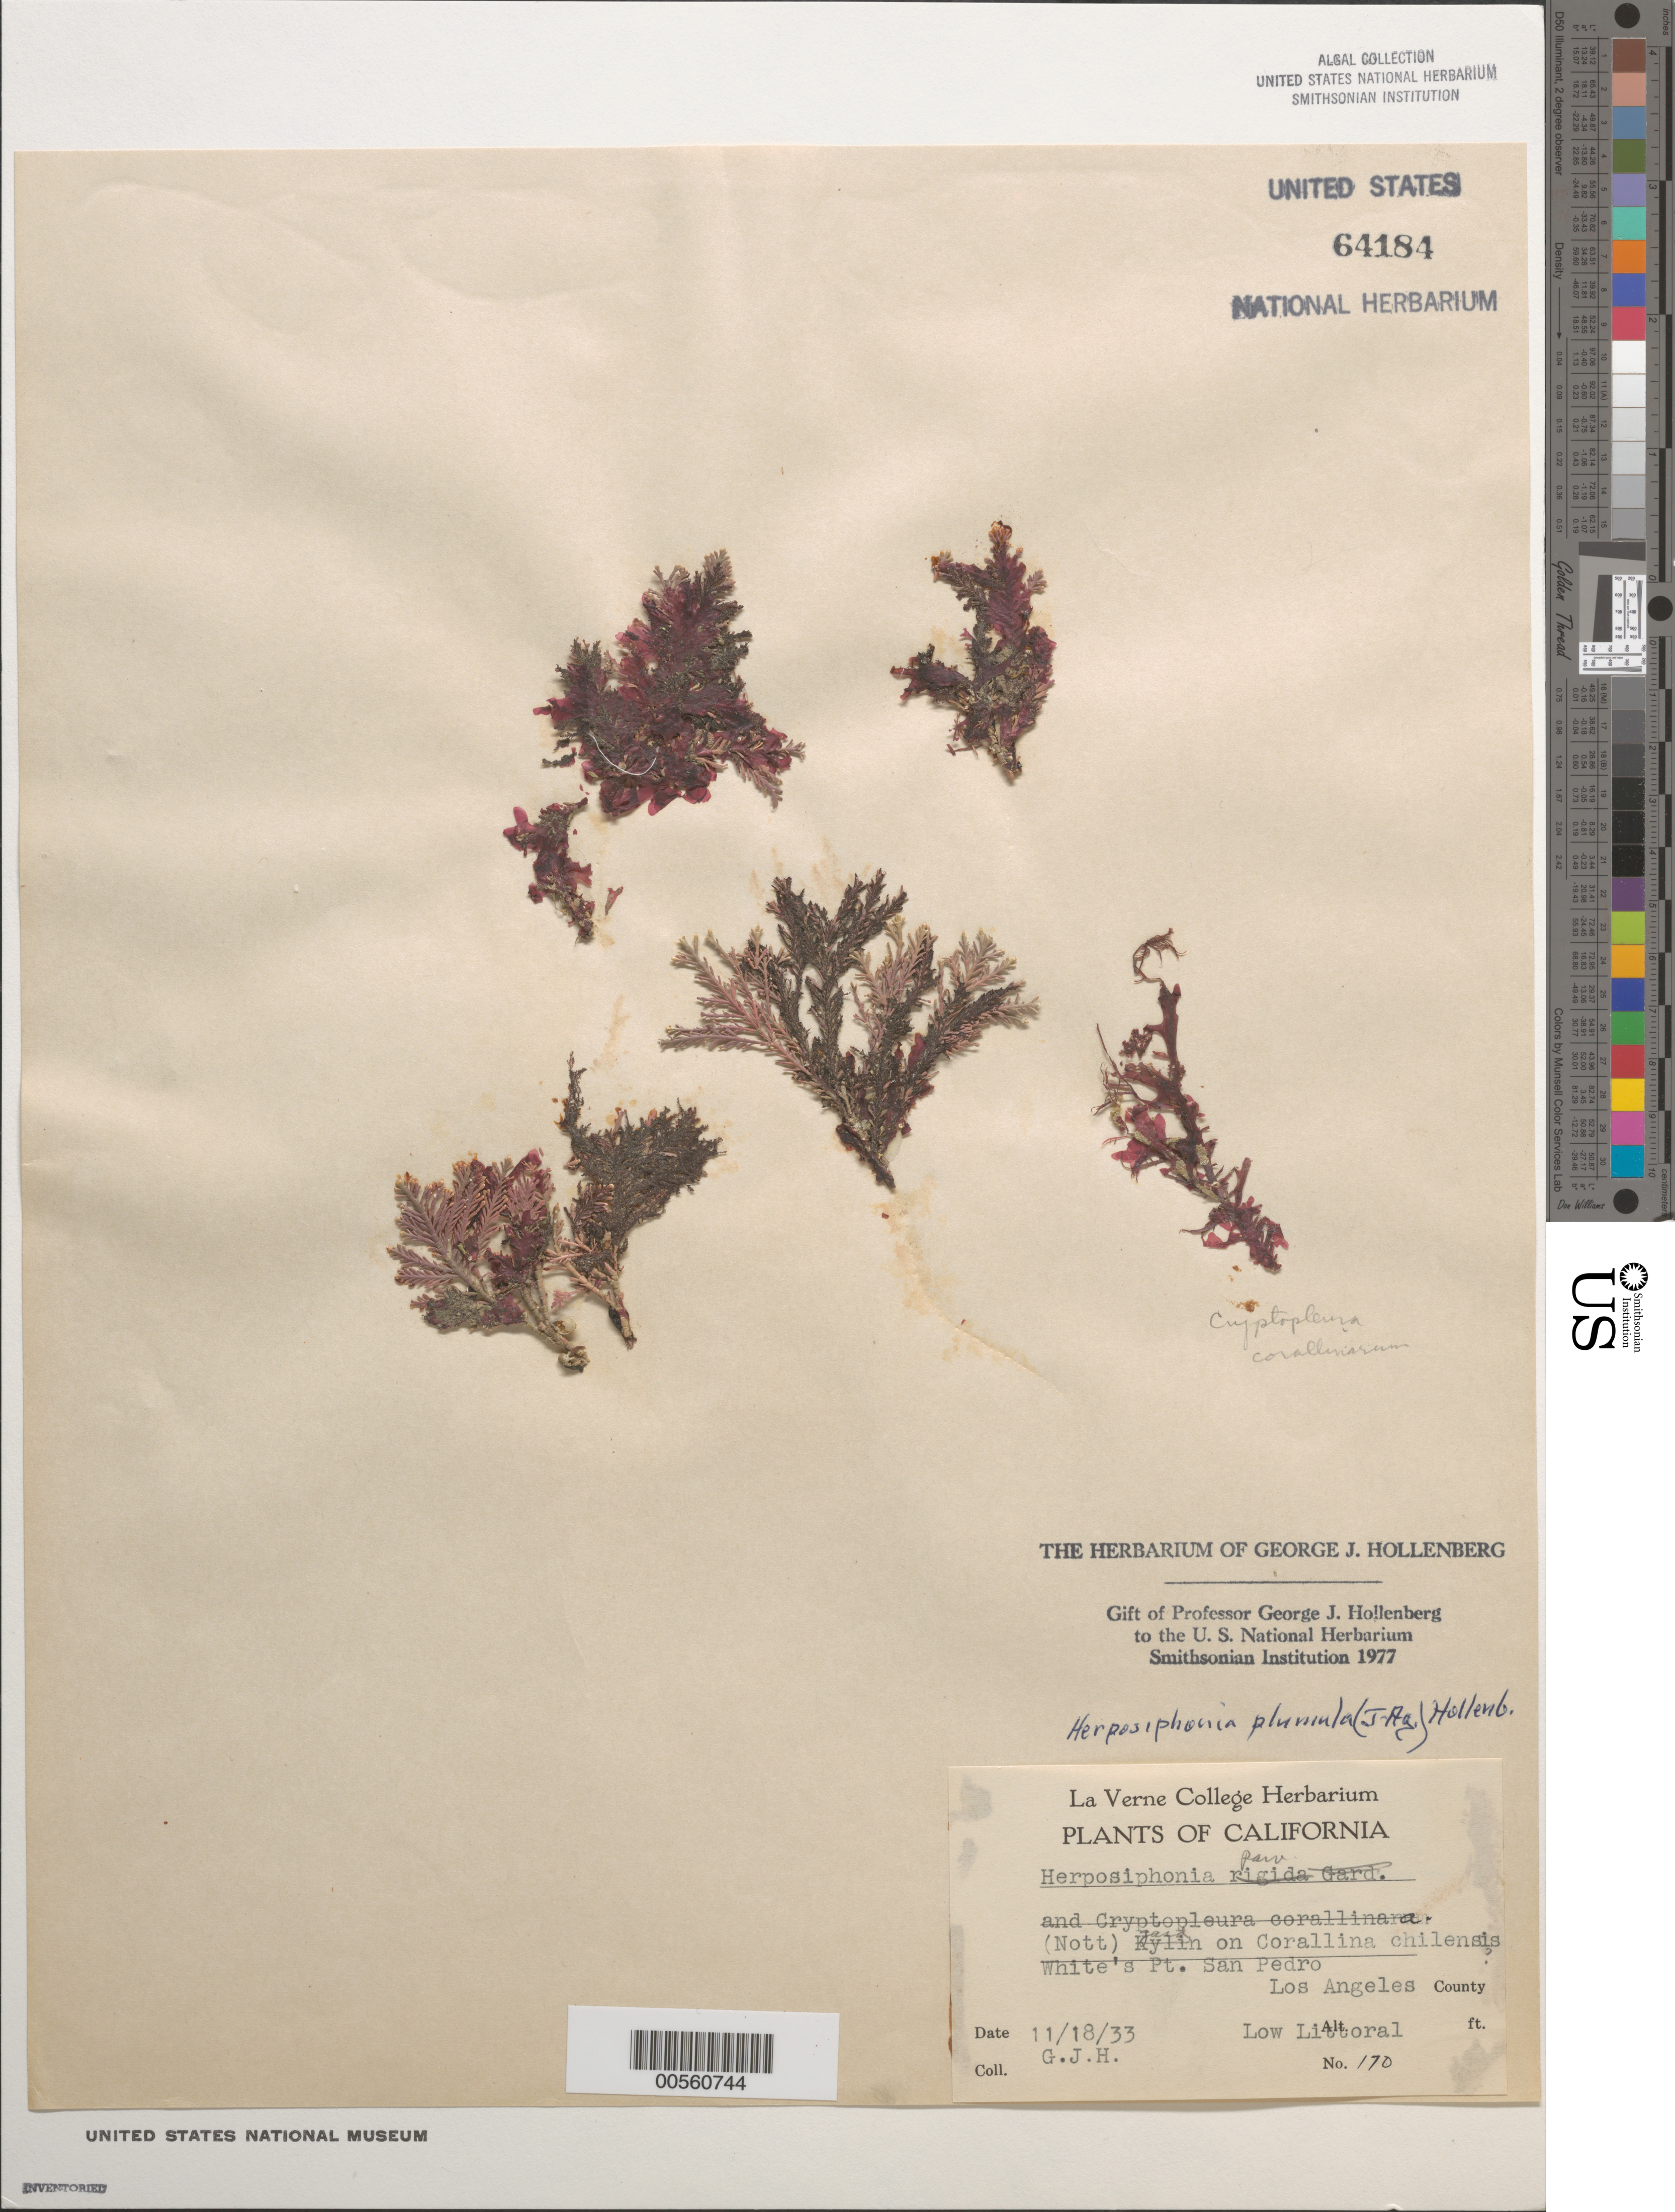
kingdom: Plantae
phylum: Rhodophyta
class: Florideophyceae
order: Ceramiales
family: Rhodomelaceae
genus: Herposiphonia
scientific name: Herposiphonia plumula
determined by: Hollenberg, George J.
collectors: G. Hollenberg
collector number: GJH 170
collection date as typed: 18 Nov 1933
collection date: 1933-11-18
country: United States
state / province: California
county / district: Los Angeles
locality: White's Point, San Pedro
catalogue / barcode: US 64184